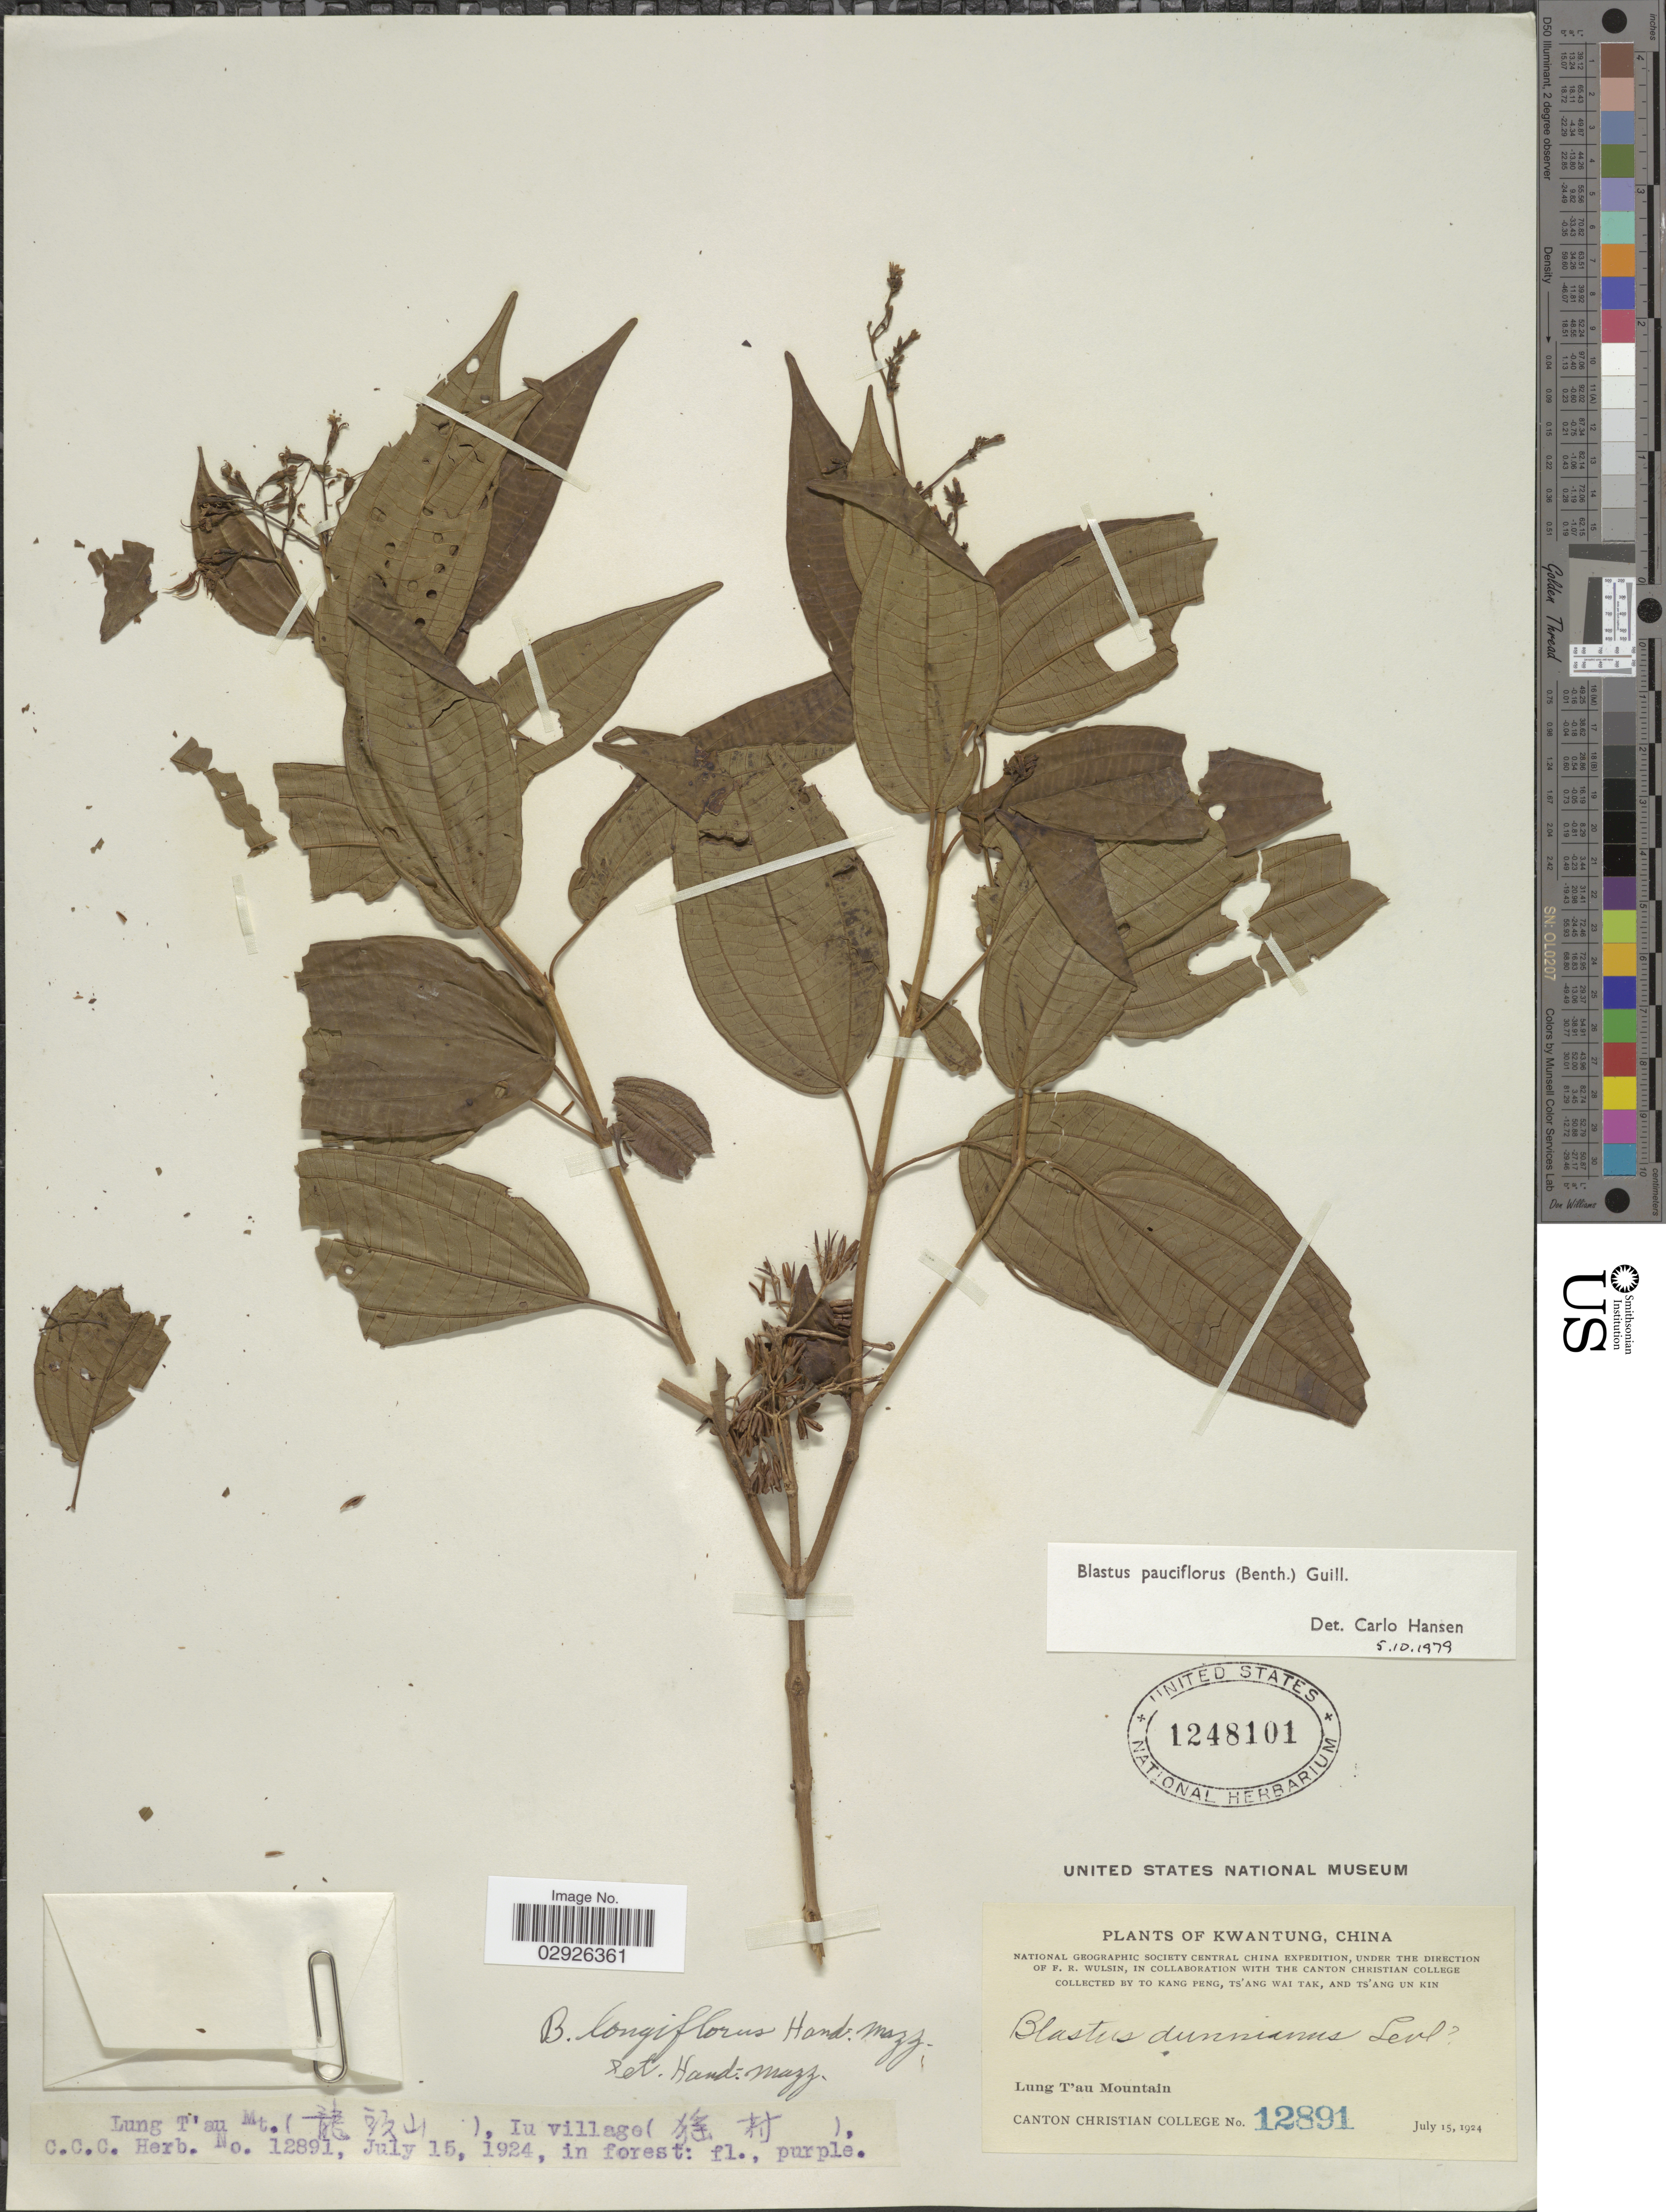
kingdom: Plantae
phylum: Tracheophyta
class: Magnoliopsida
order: Myrtales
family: Melastomataceae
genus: Blastus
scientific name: Blastus pauciflorus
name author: (Benth.) Guillaumin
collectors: Canton Christian College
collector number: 12891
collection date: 1924-07-15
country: China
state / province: Guangdong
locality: Kwantung, Lung T'au Mountain, Iu village.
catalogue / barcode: US 1248101